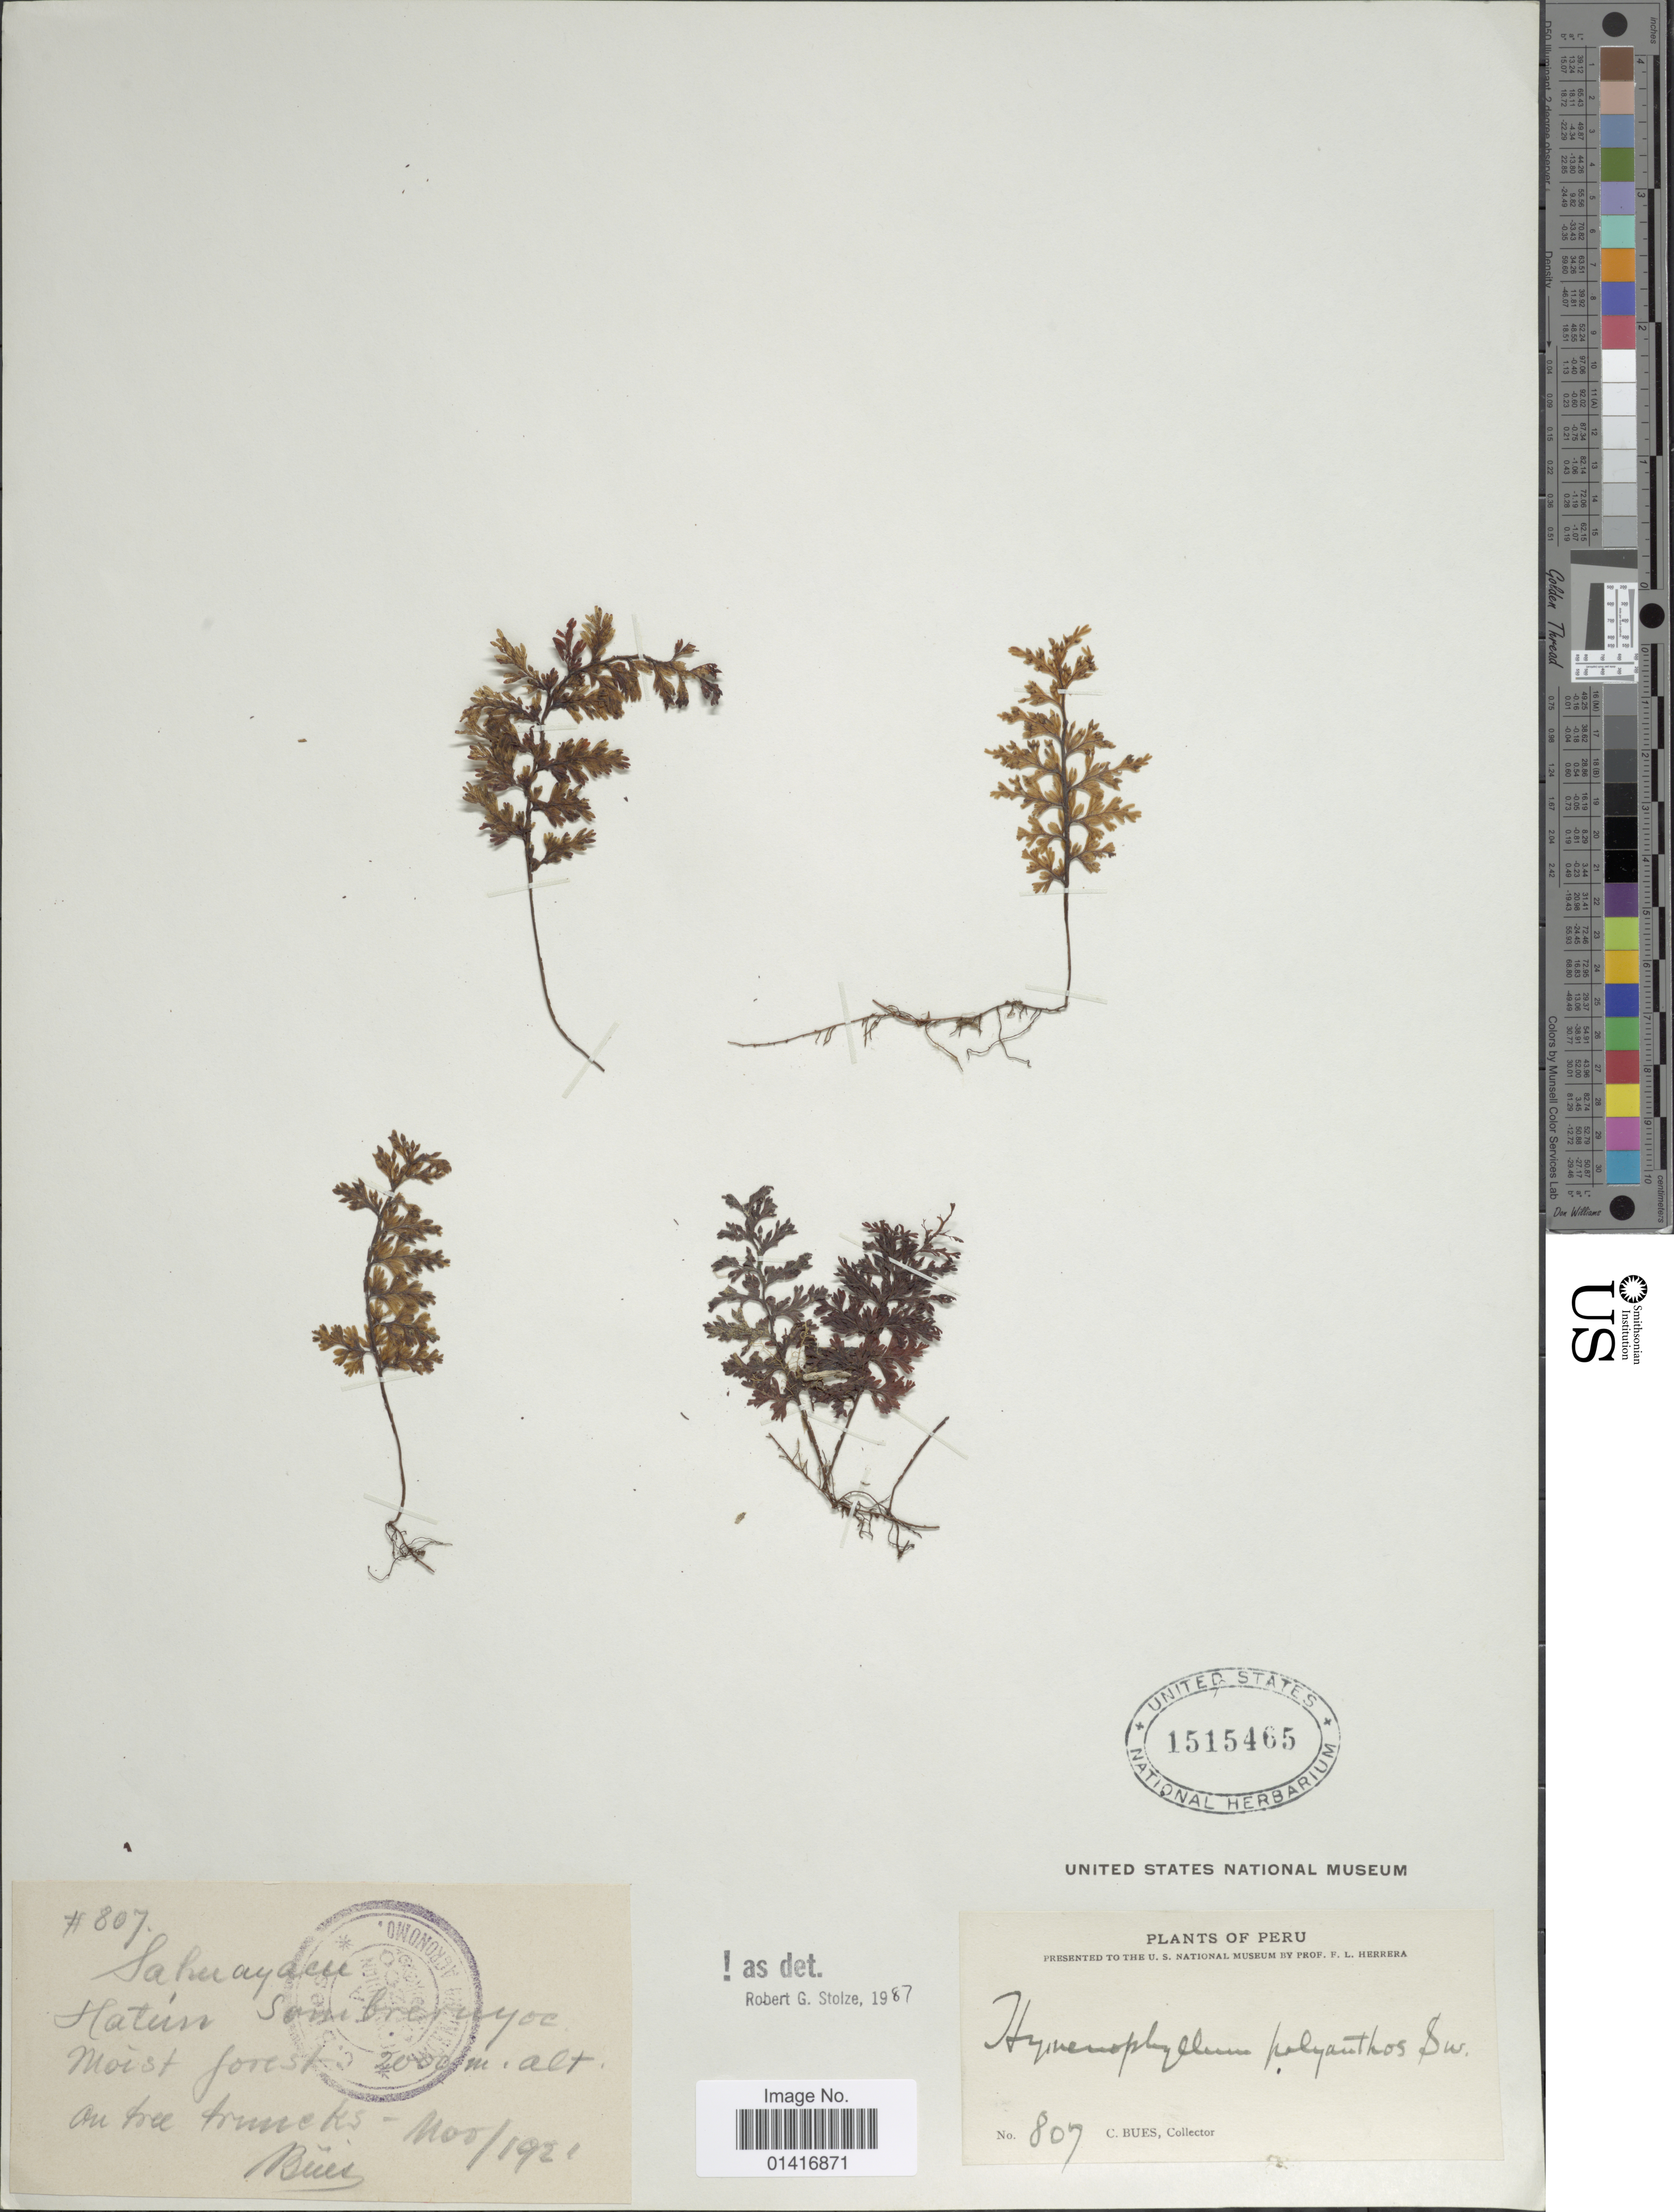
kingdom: Plantae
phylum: Tracheophyta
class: Polypodiopsida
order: Hymenophyllales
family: Hymenophyllaceae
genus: Hymenophyllum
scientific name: Hymenophyllum polyanthos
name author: (Sw.) Sw.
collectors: C. Bues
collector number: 807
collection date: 1921-11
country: Peru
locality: Sahuayacu, Hatun, Sombreruyoc, Moist forest. On tree trunks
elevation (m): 2000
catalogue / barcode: US 1515465